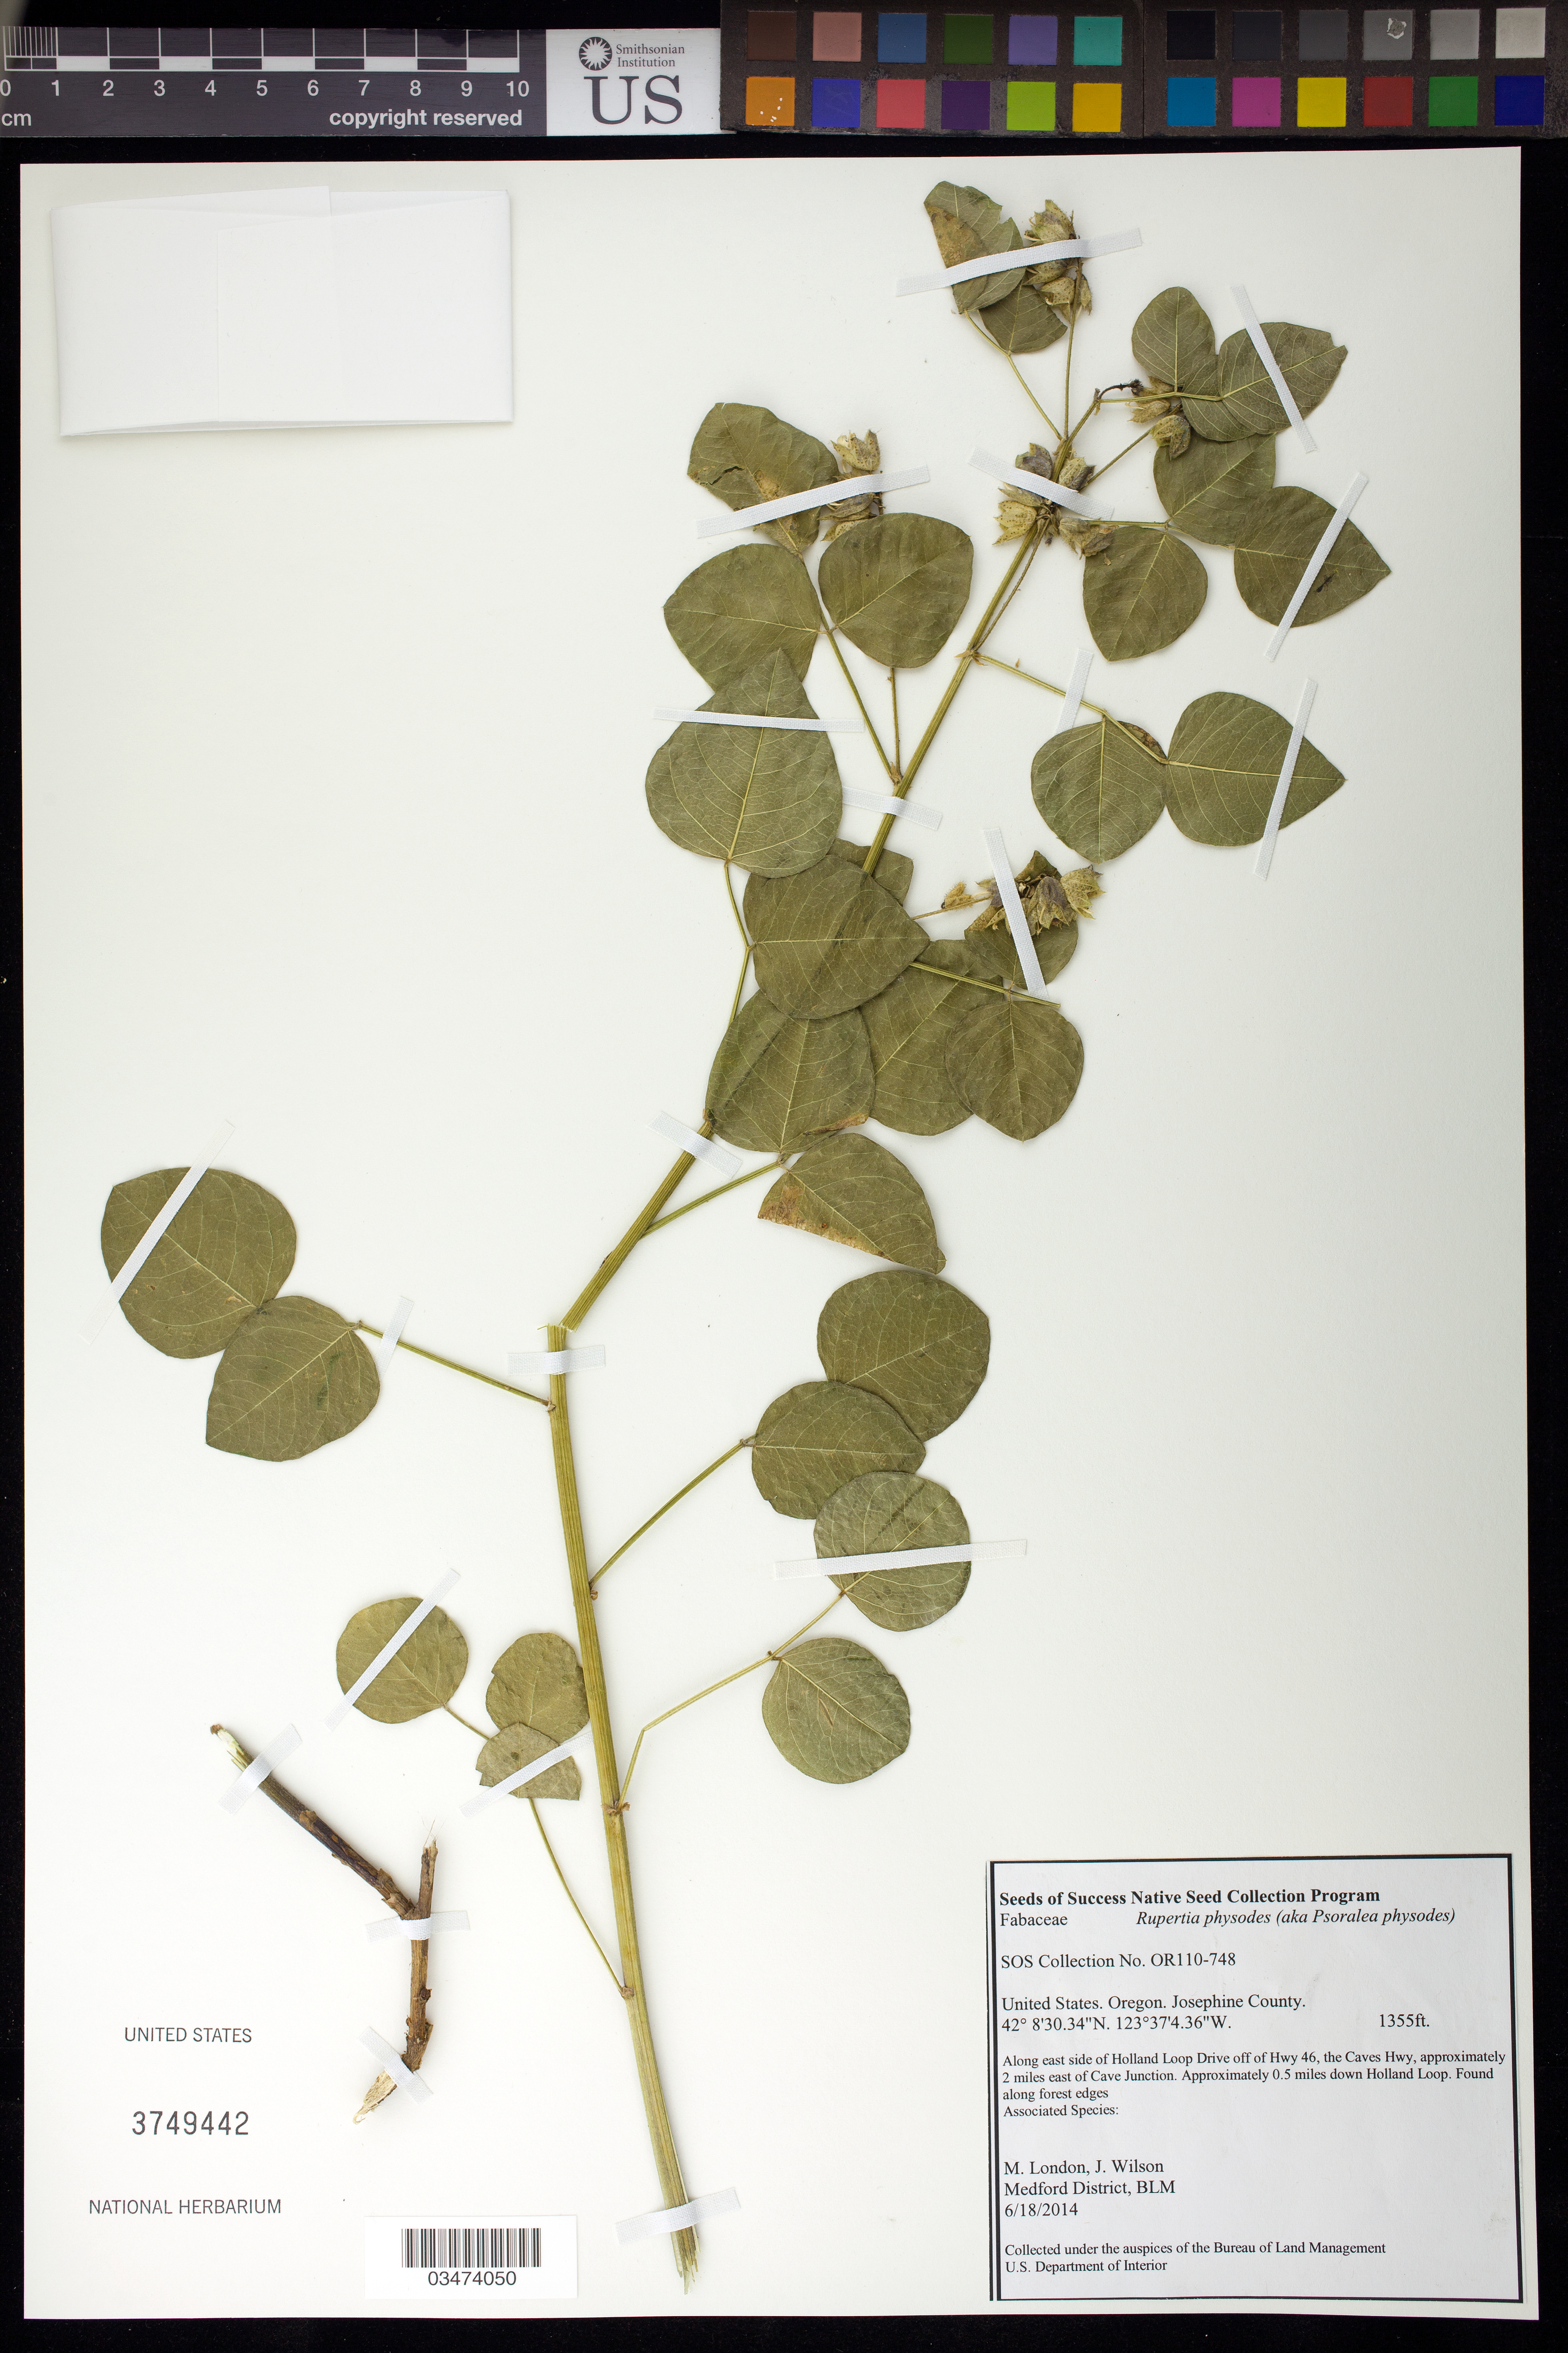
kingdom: Plantae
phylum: Tracheophyta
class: Magnoliopsida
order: Fabales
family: Fabaceae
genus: Rupertia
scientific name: Rupertia physodes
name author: (Douglas) J.W. Grimes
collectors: M. London & J. Wilson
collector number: OR110-748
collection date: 2014-06-18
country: United States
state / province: Oregon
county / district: Josephine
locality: Along E side of Holland Loop Drive off Hwy 46, the Caves Hwy, approx. 2 miles E of Cave Jct., approx. 0.5 miles down Holland Loop.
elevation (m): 413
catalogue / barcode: US 3749442